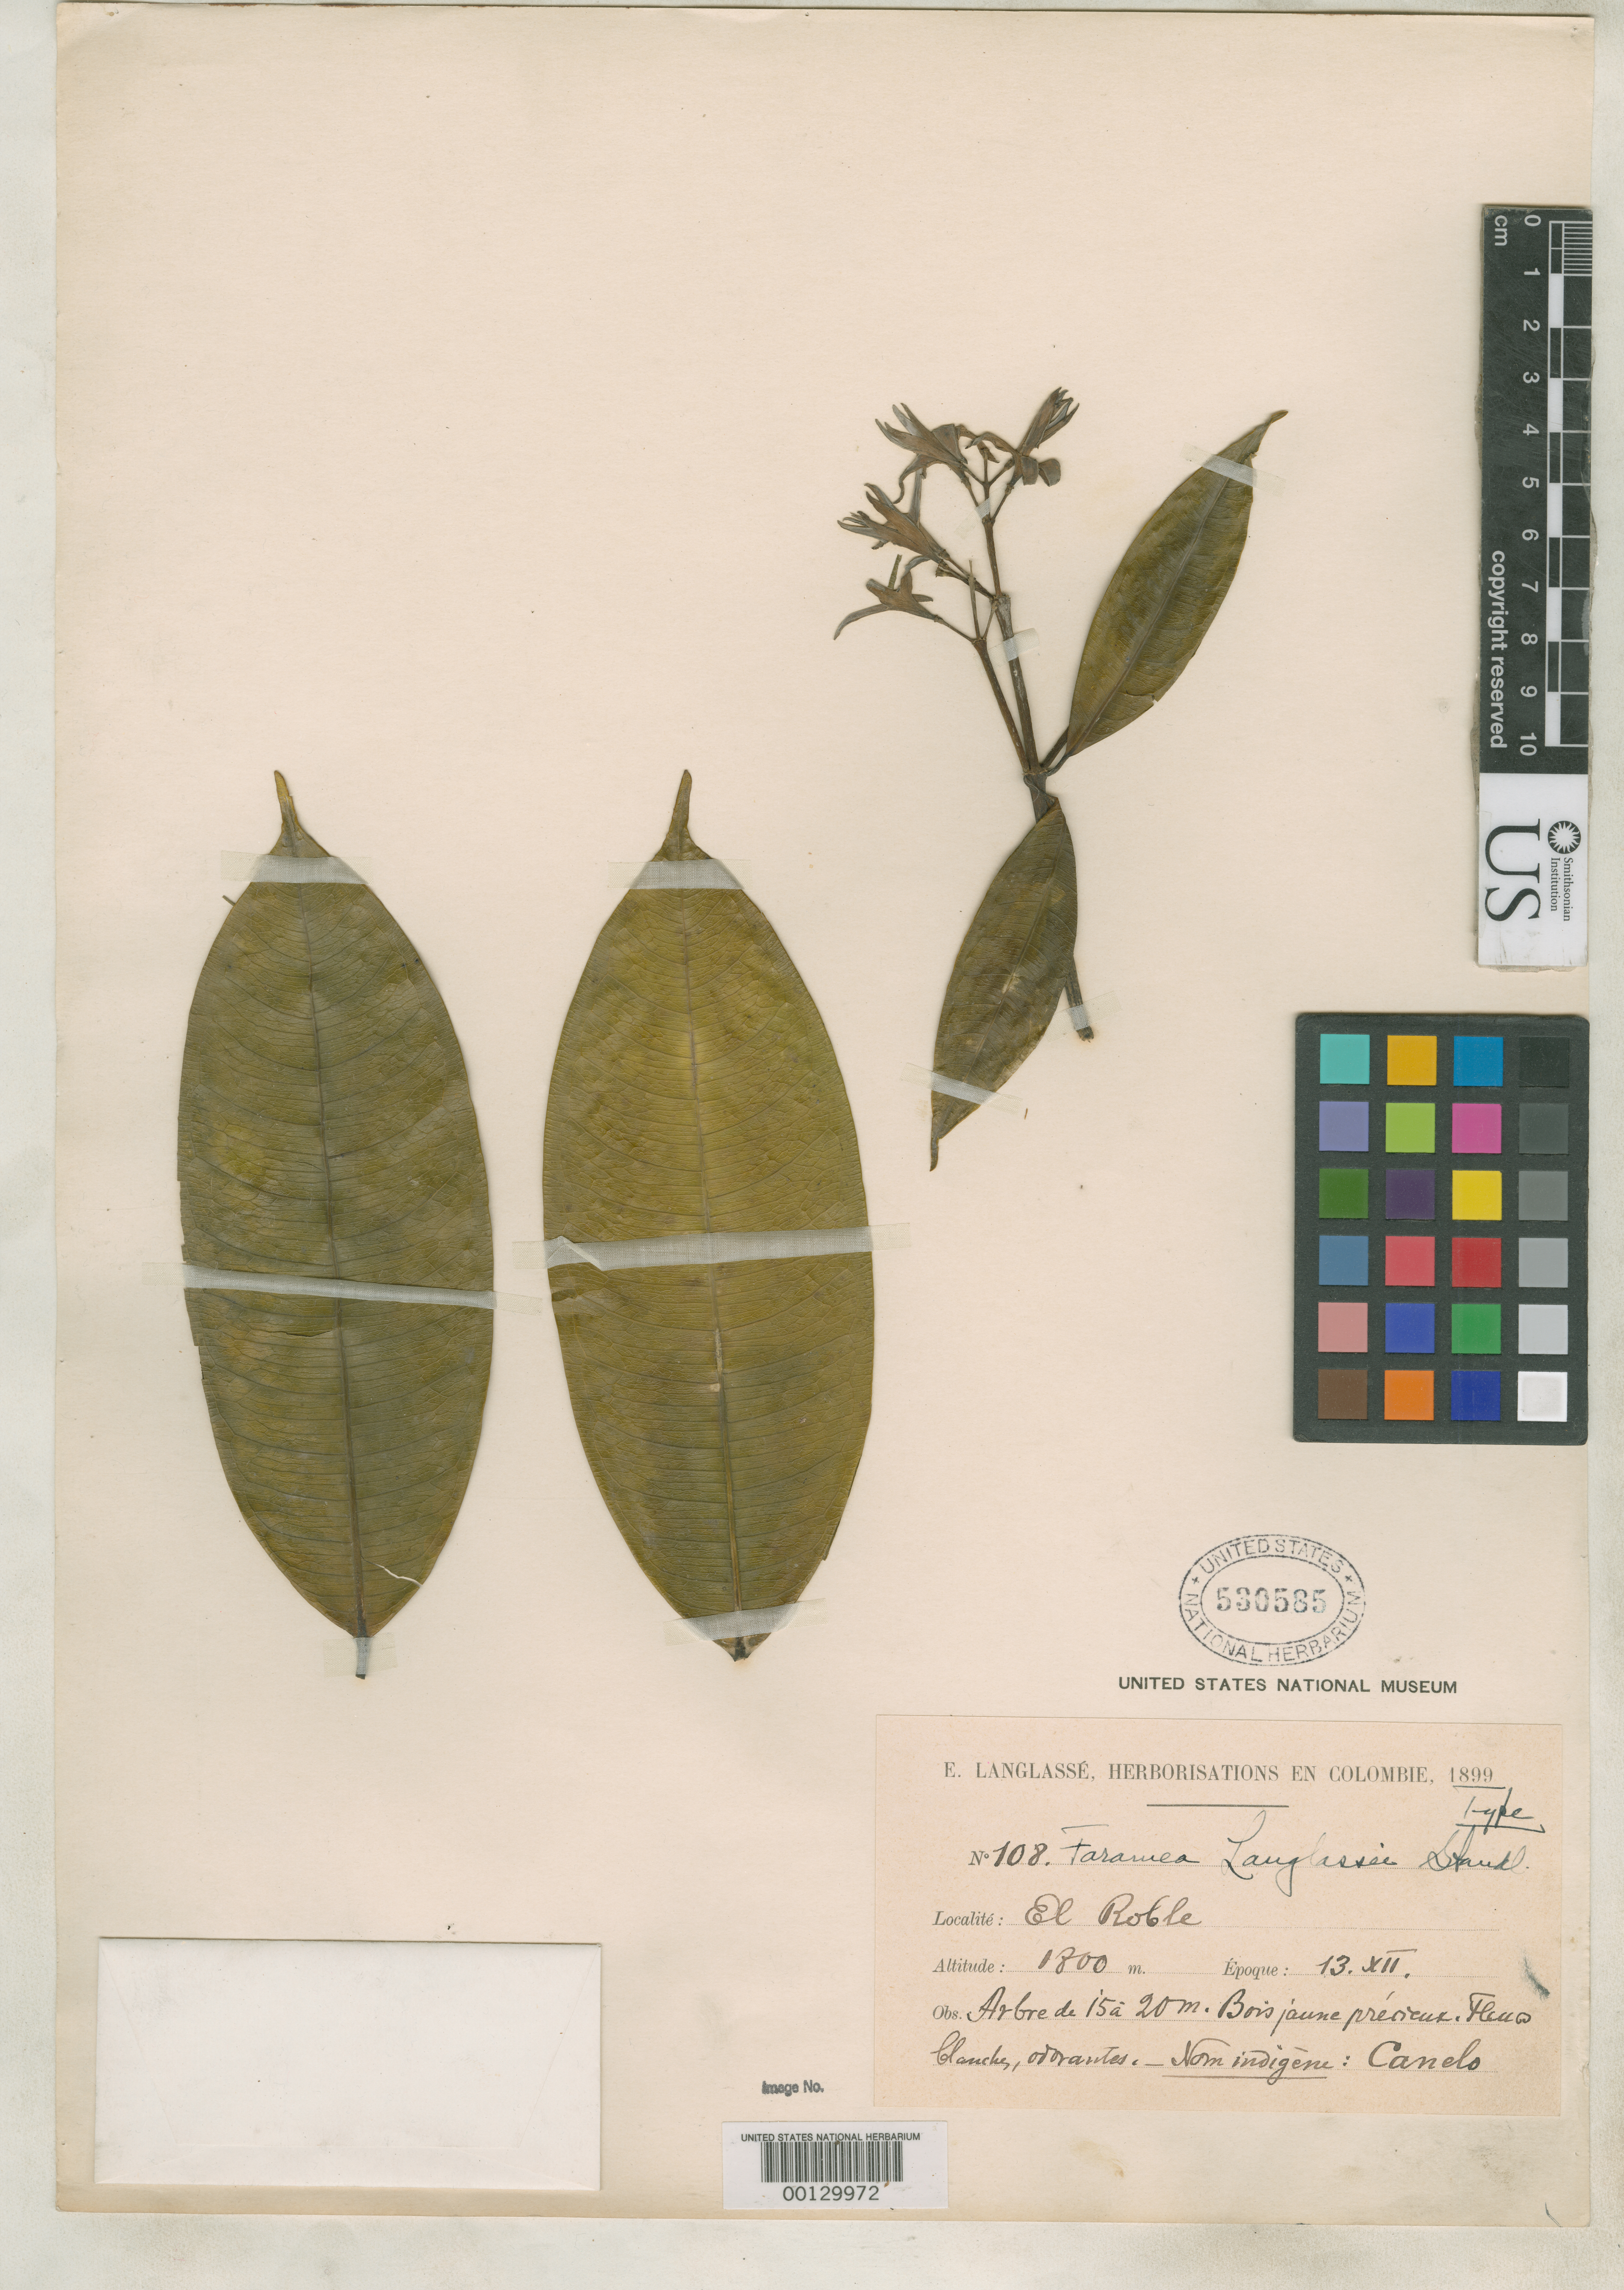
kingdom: Plantae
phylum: Tracheophyta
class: Magnoliopsida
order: Gentianales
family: Rubiaceae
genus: Faramea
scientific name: Faramea langlassei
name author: Standl.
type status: Holotype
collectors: E. Langlassé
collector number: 108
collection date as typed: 13 Dec 1899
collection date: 1899-12-13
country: Colombia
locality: El Roble.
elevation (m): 1800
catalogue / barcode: US 530585